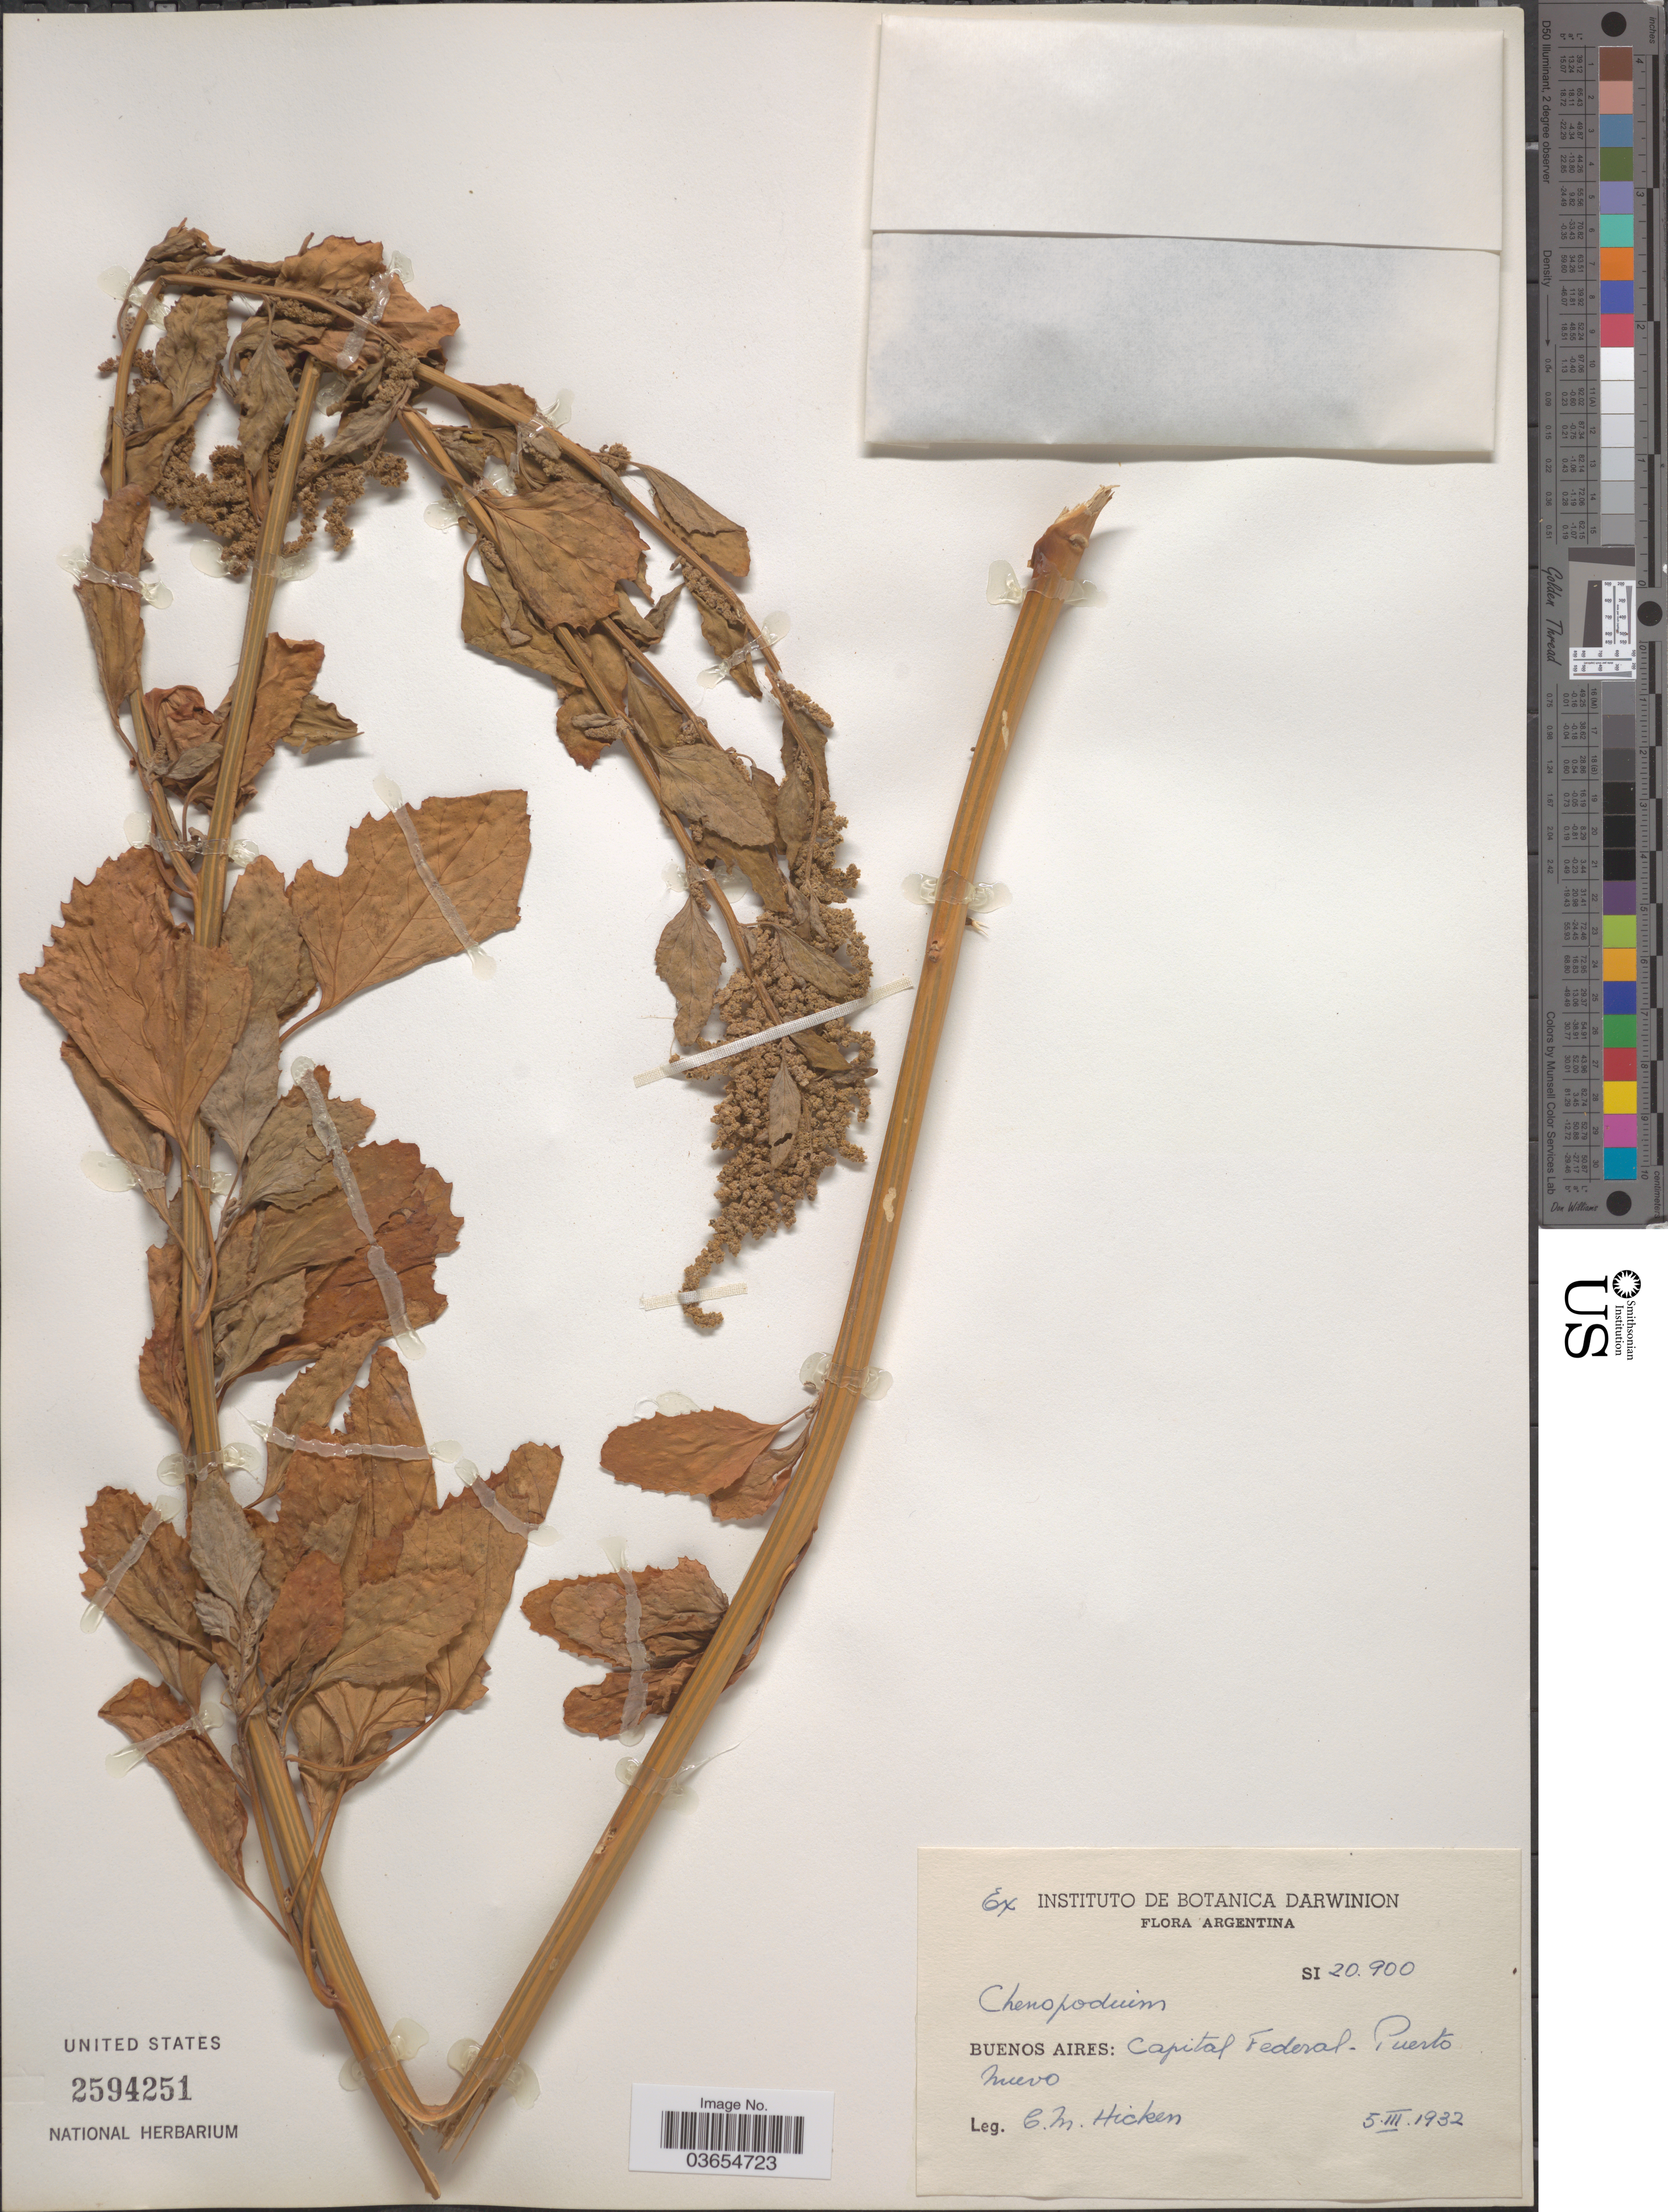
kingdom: Plantae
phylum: Tracheophyta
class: Magnoliopsida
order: Caryophyllales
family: Amaranthaceae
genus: Chenopodium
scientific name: Chenopodium sp.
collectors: C. M. Hicken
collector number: SI20900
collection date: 1932-03-05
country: Argentina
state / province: Buenos Aires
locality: Capital Federal. Puerto Nuevo.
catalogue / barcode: US 2594251